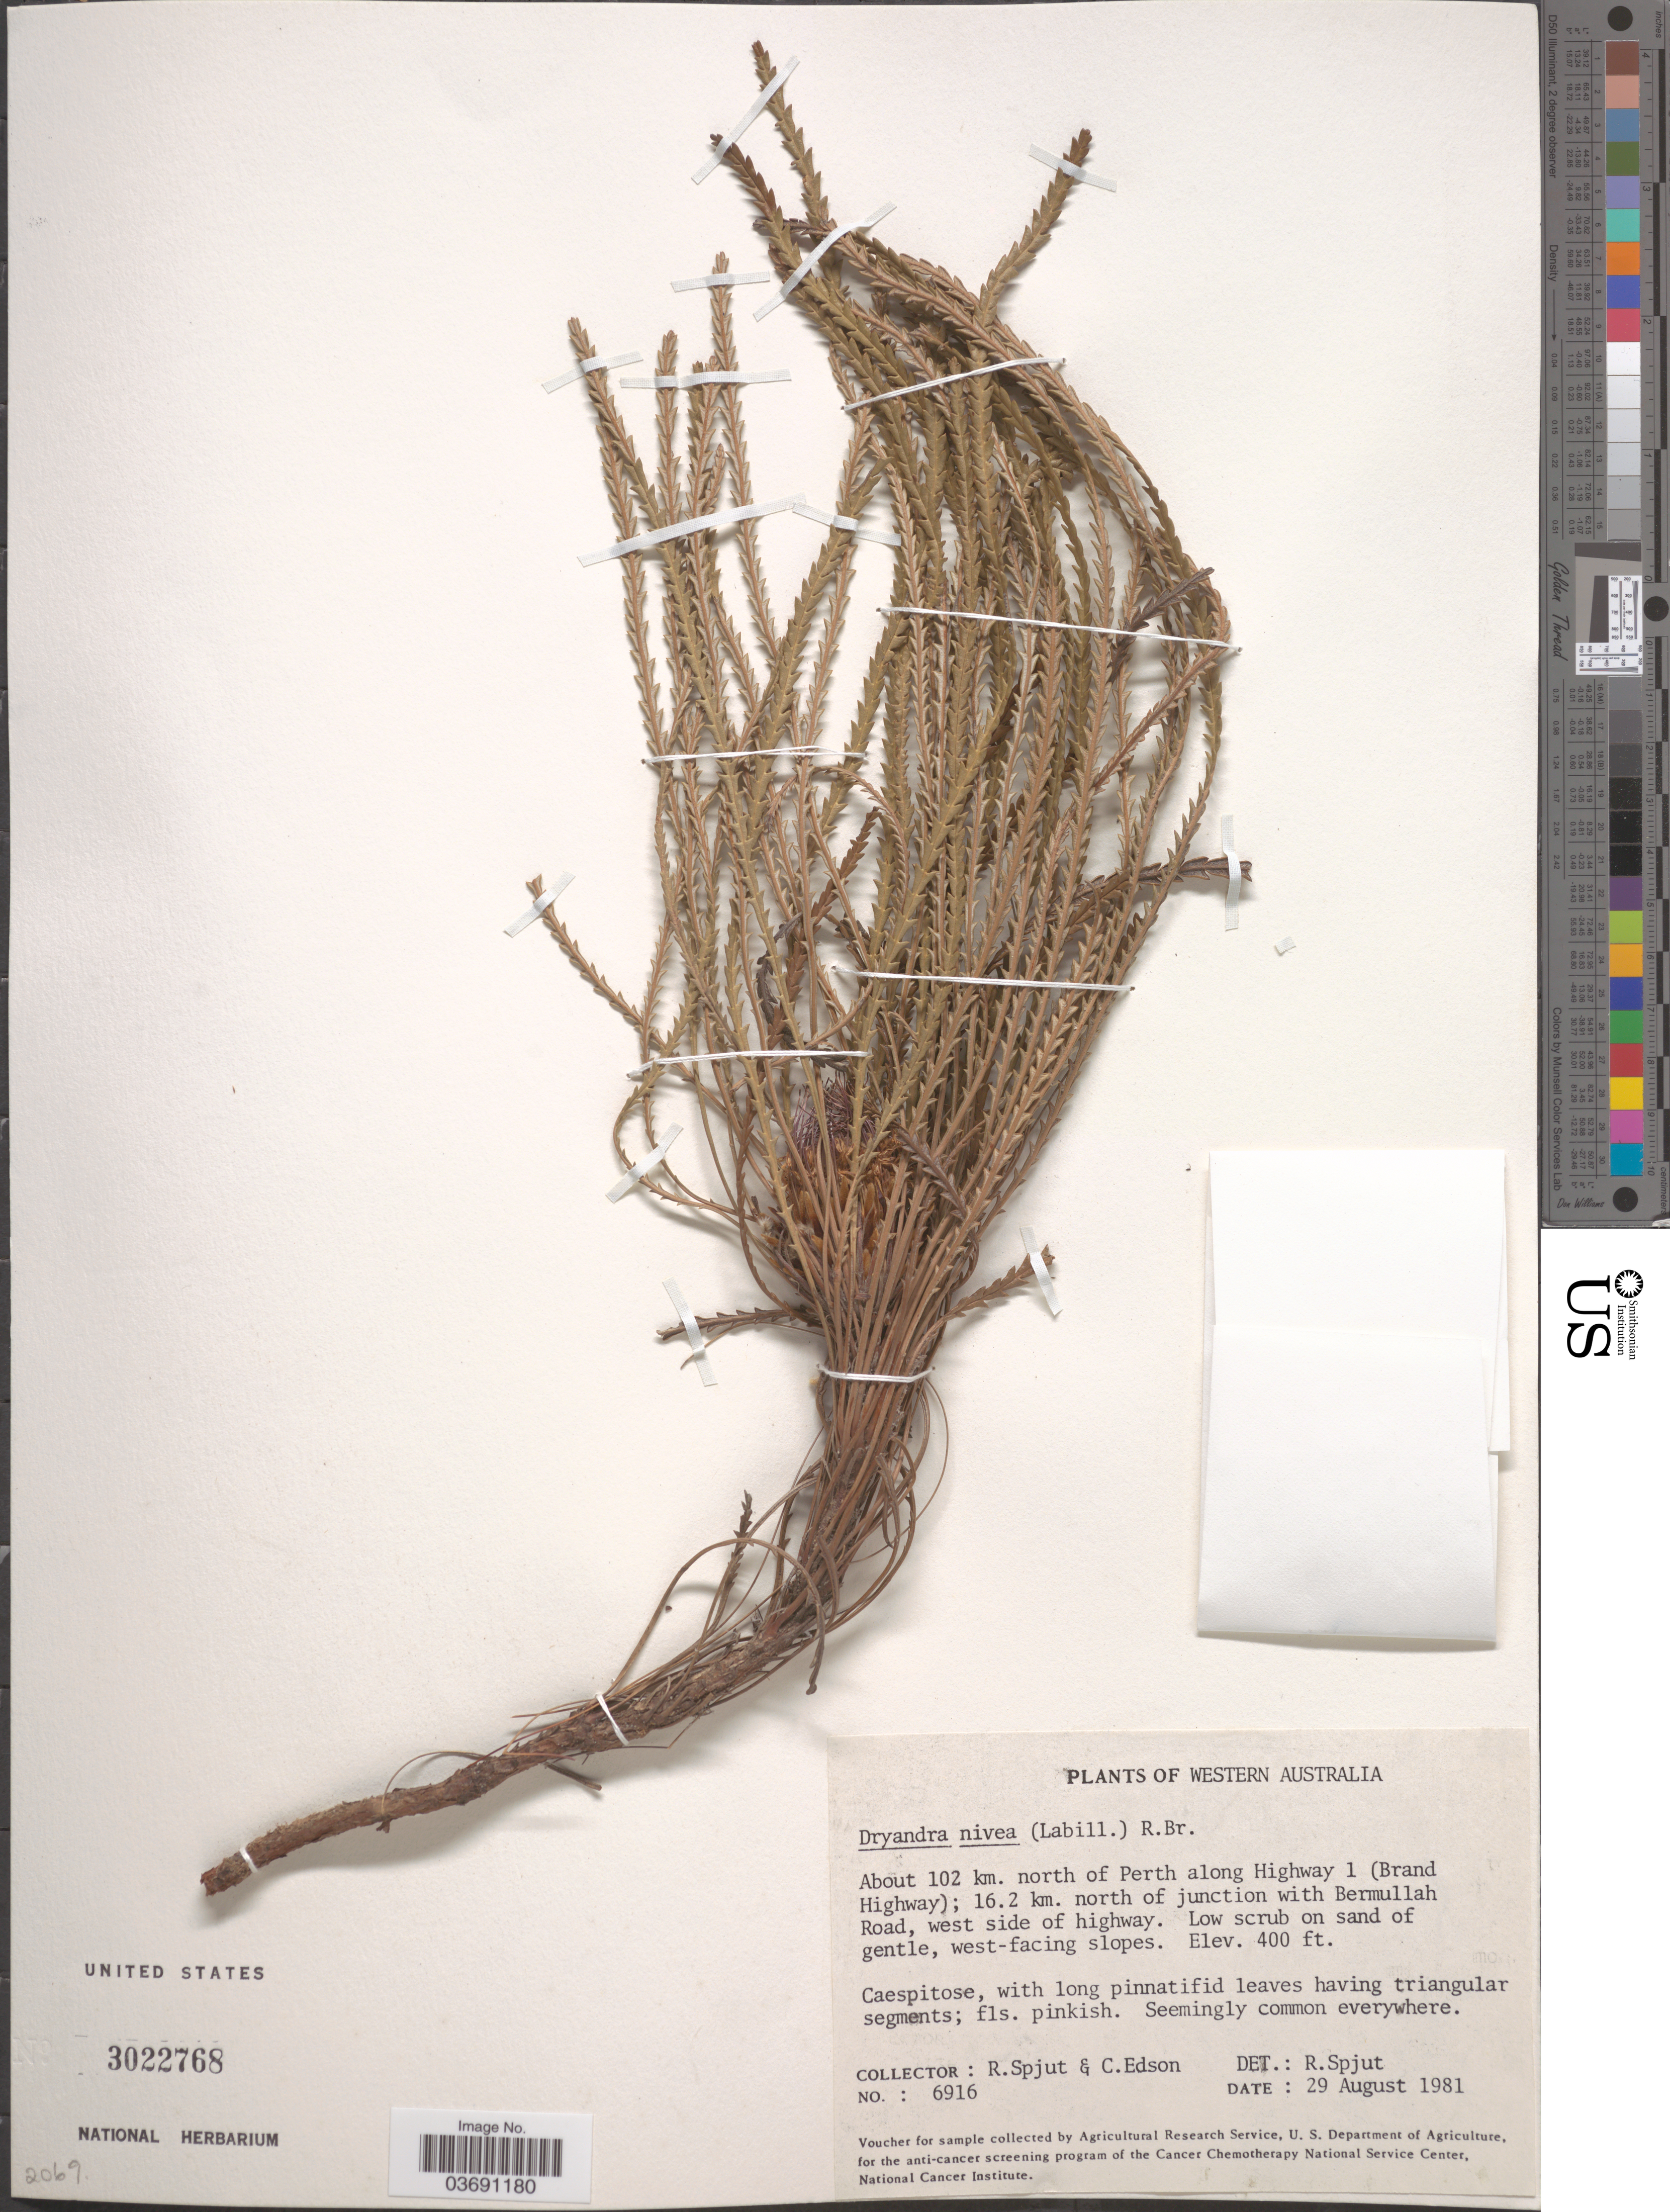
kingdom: Plantae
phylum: Tracheophyta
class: Magnoliopsida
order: Proteales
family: Proteaceae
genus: Dryandra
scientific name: Dryandra nivea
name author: (Labill.) R. Br.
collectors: R. Spjut & C. Edson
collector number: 6916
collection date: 1981-08-29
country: Australia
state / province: Western Australia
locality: About 102 km. north of Perth along Highway 1 (Brand Highway); 16.2 km. north of junction with Bermullah Road, west side of highway. Low scrub on sand of gentle, west-facing slopes.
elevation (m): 122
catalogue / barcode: US 3022768